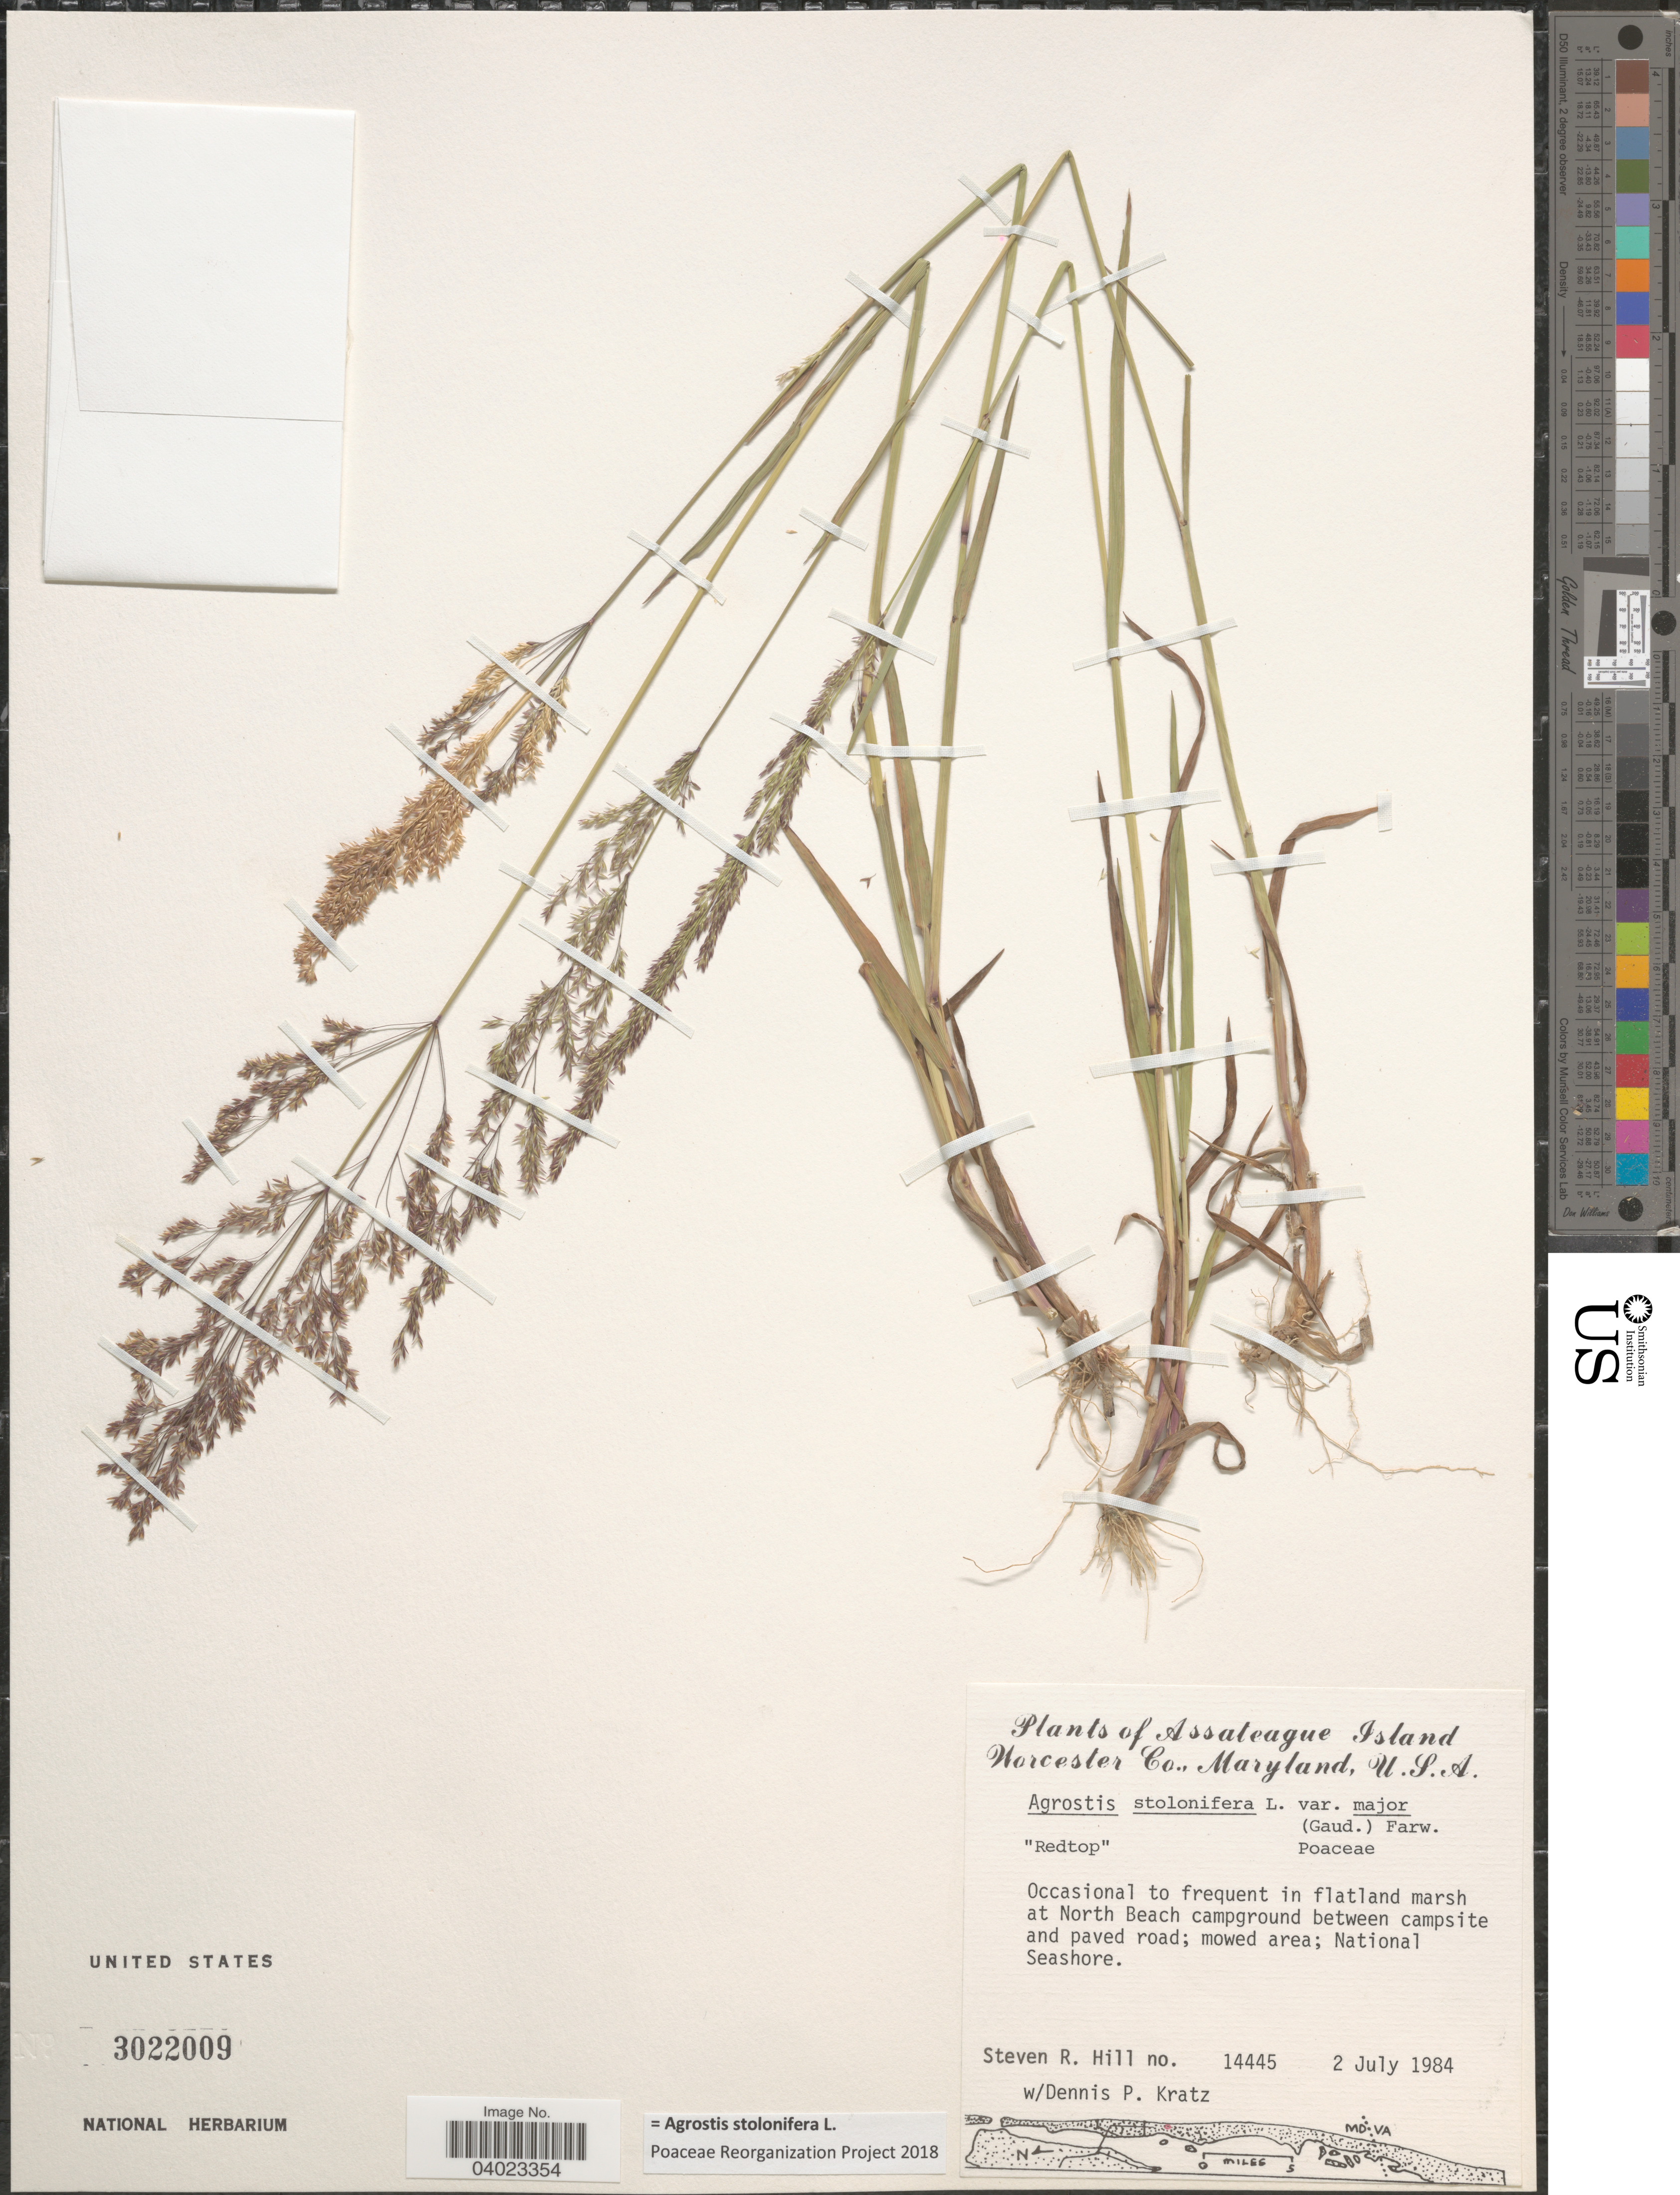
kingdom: Plantae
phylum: Tracheophyta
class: Liliopsida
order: Poales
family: Poaceae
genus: Agrostis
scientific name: Agrostis stolonifera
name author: L.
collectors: S. R. Hill & D. Kratz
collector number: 14445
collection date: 1984-07-02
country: United States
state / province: Maryland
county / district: Worcester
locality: Assaleague Island. Worcester Co. Occasional to frequent in flatland marsh at North Beach campground between campsite and paved road; mowed area; National Seashore.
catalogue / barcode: US 3022009